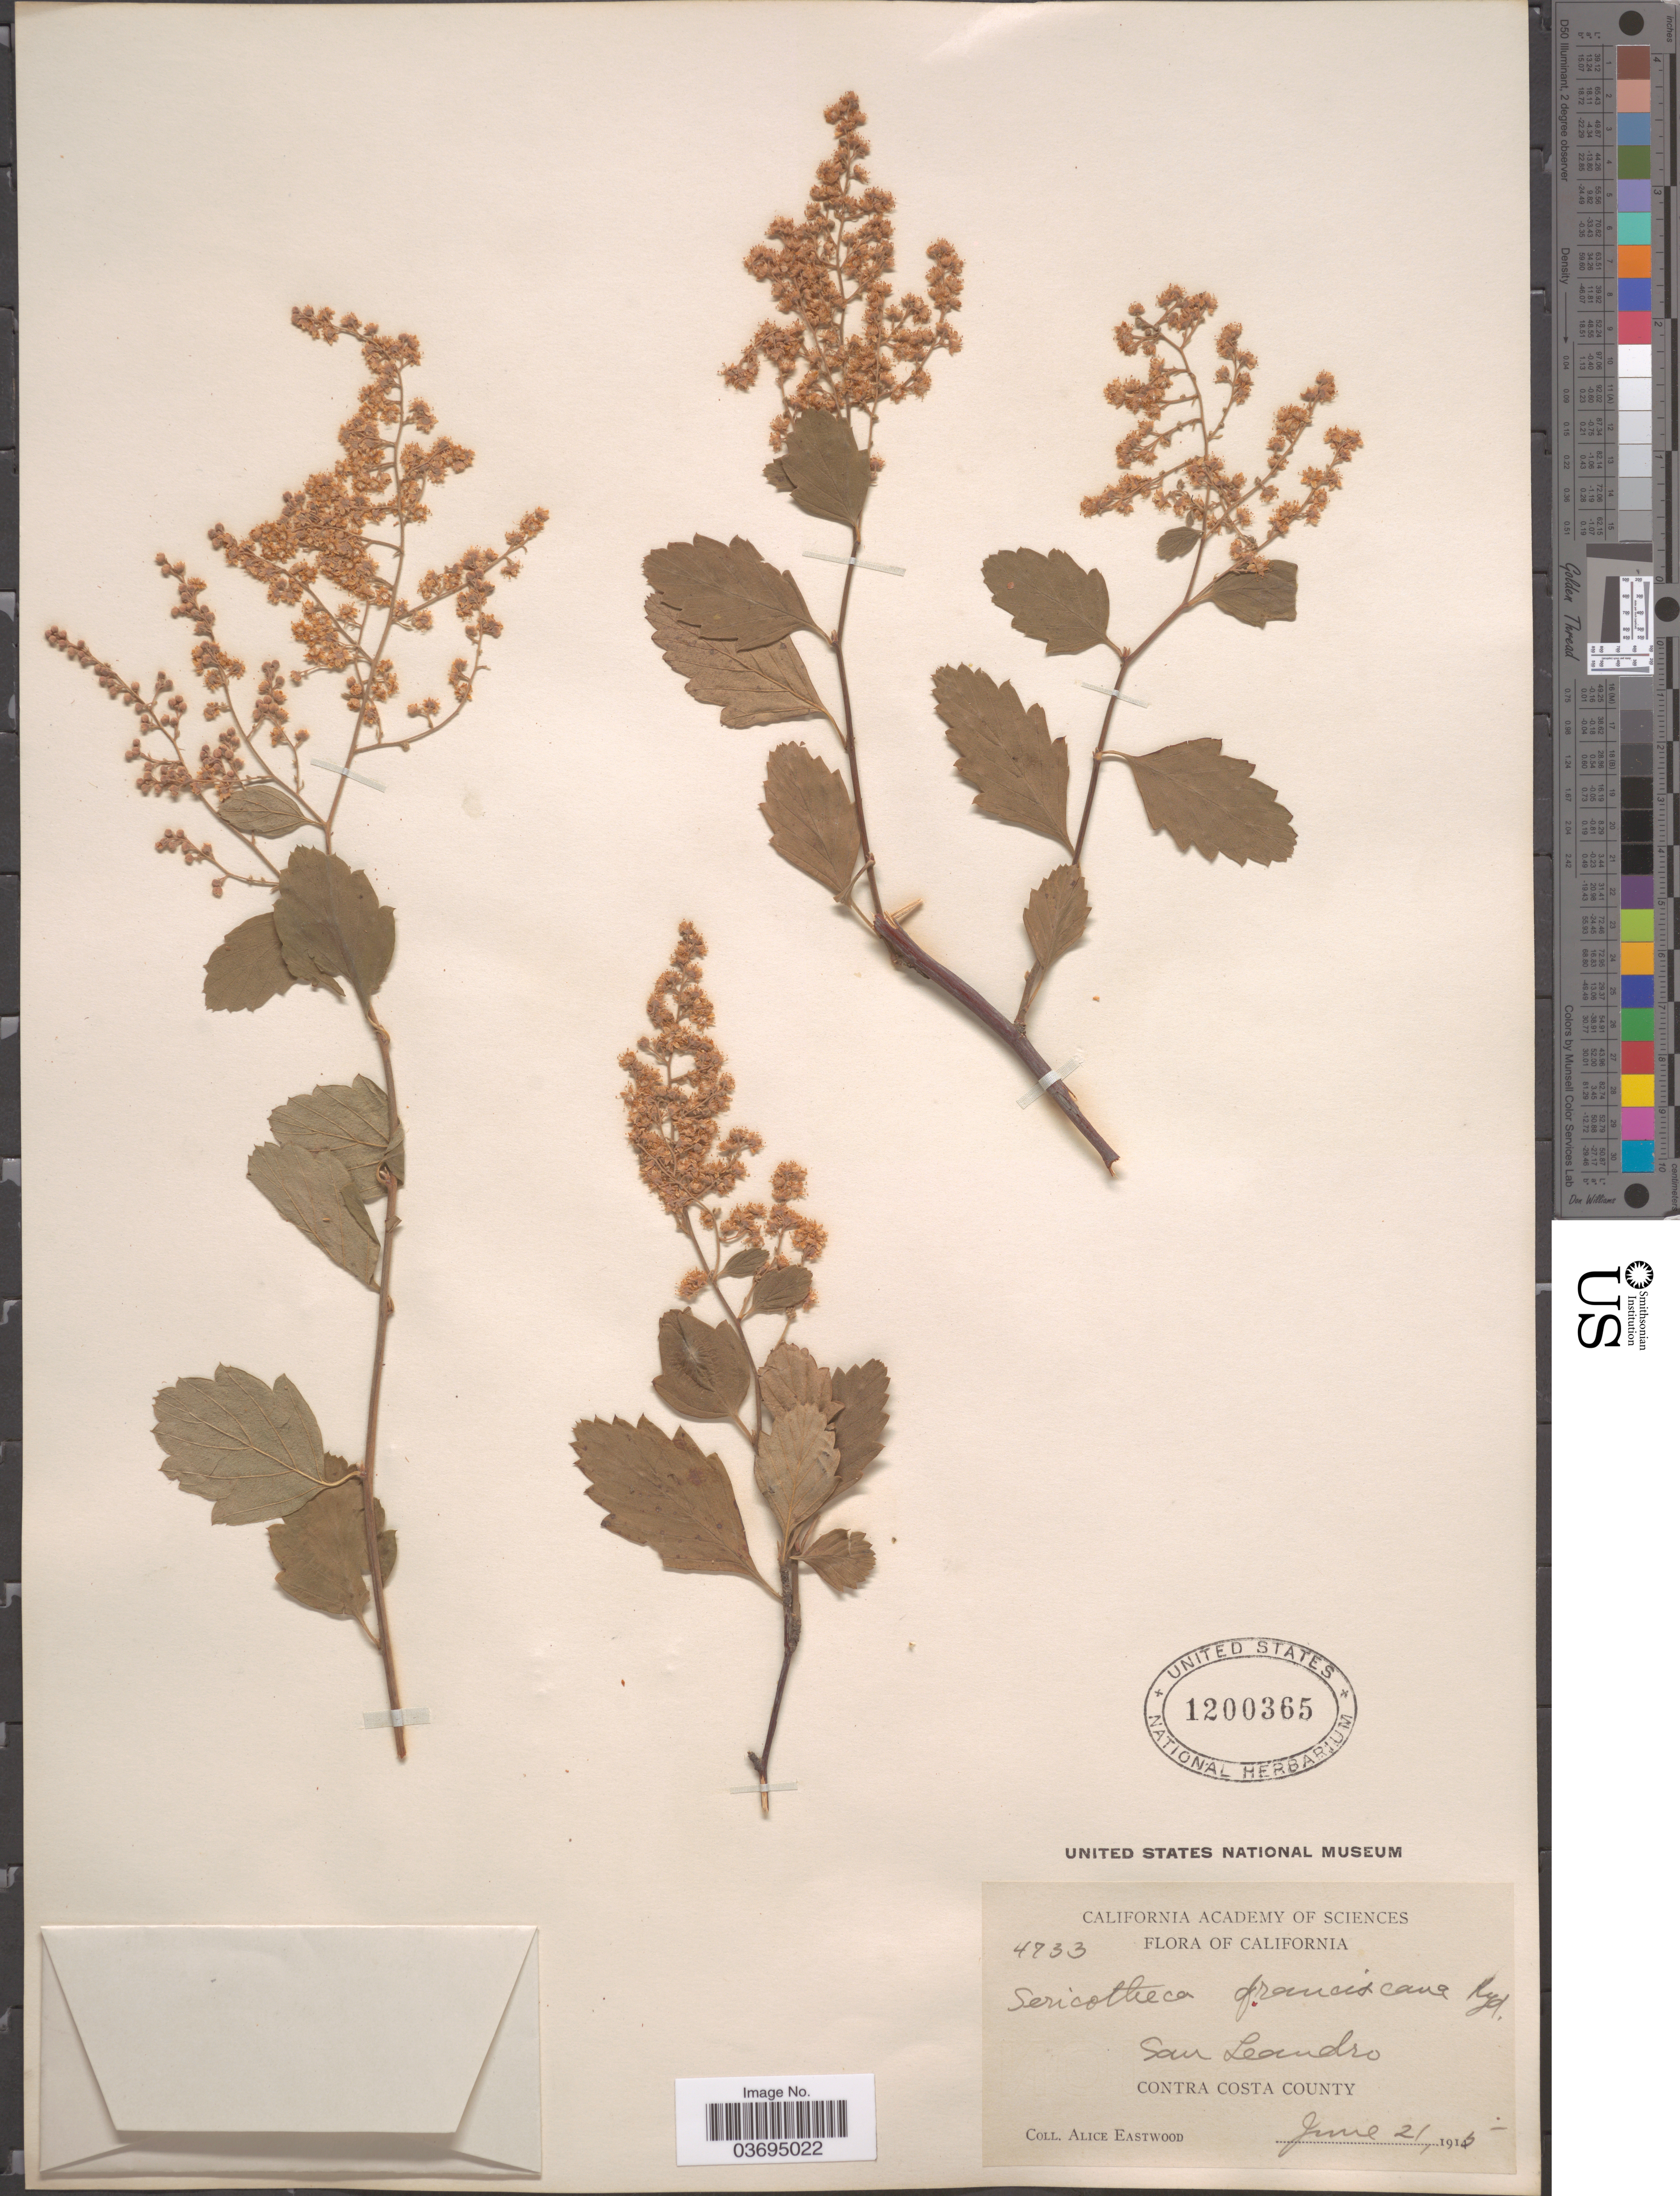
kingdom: Plantae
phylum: Tracheophyta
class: Magnoliopsida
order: Rosales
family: Rosaceae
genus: Holodiscus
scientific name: Holodiscus discolor var. discolor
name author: (Pursh) Maxim.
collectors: A. Eastwood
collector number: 4733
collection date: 1915-06-21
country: United States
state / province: California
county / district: Contra Costa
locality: San Leandro. Contra Costa County.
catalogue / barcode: US 1200356